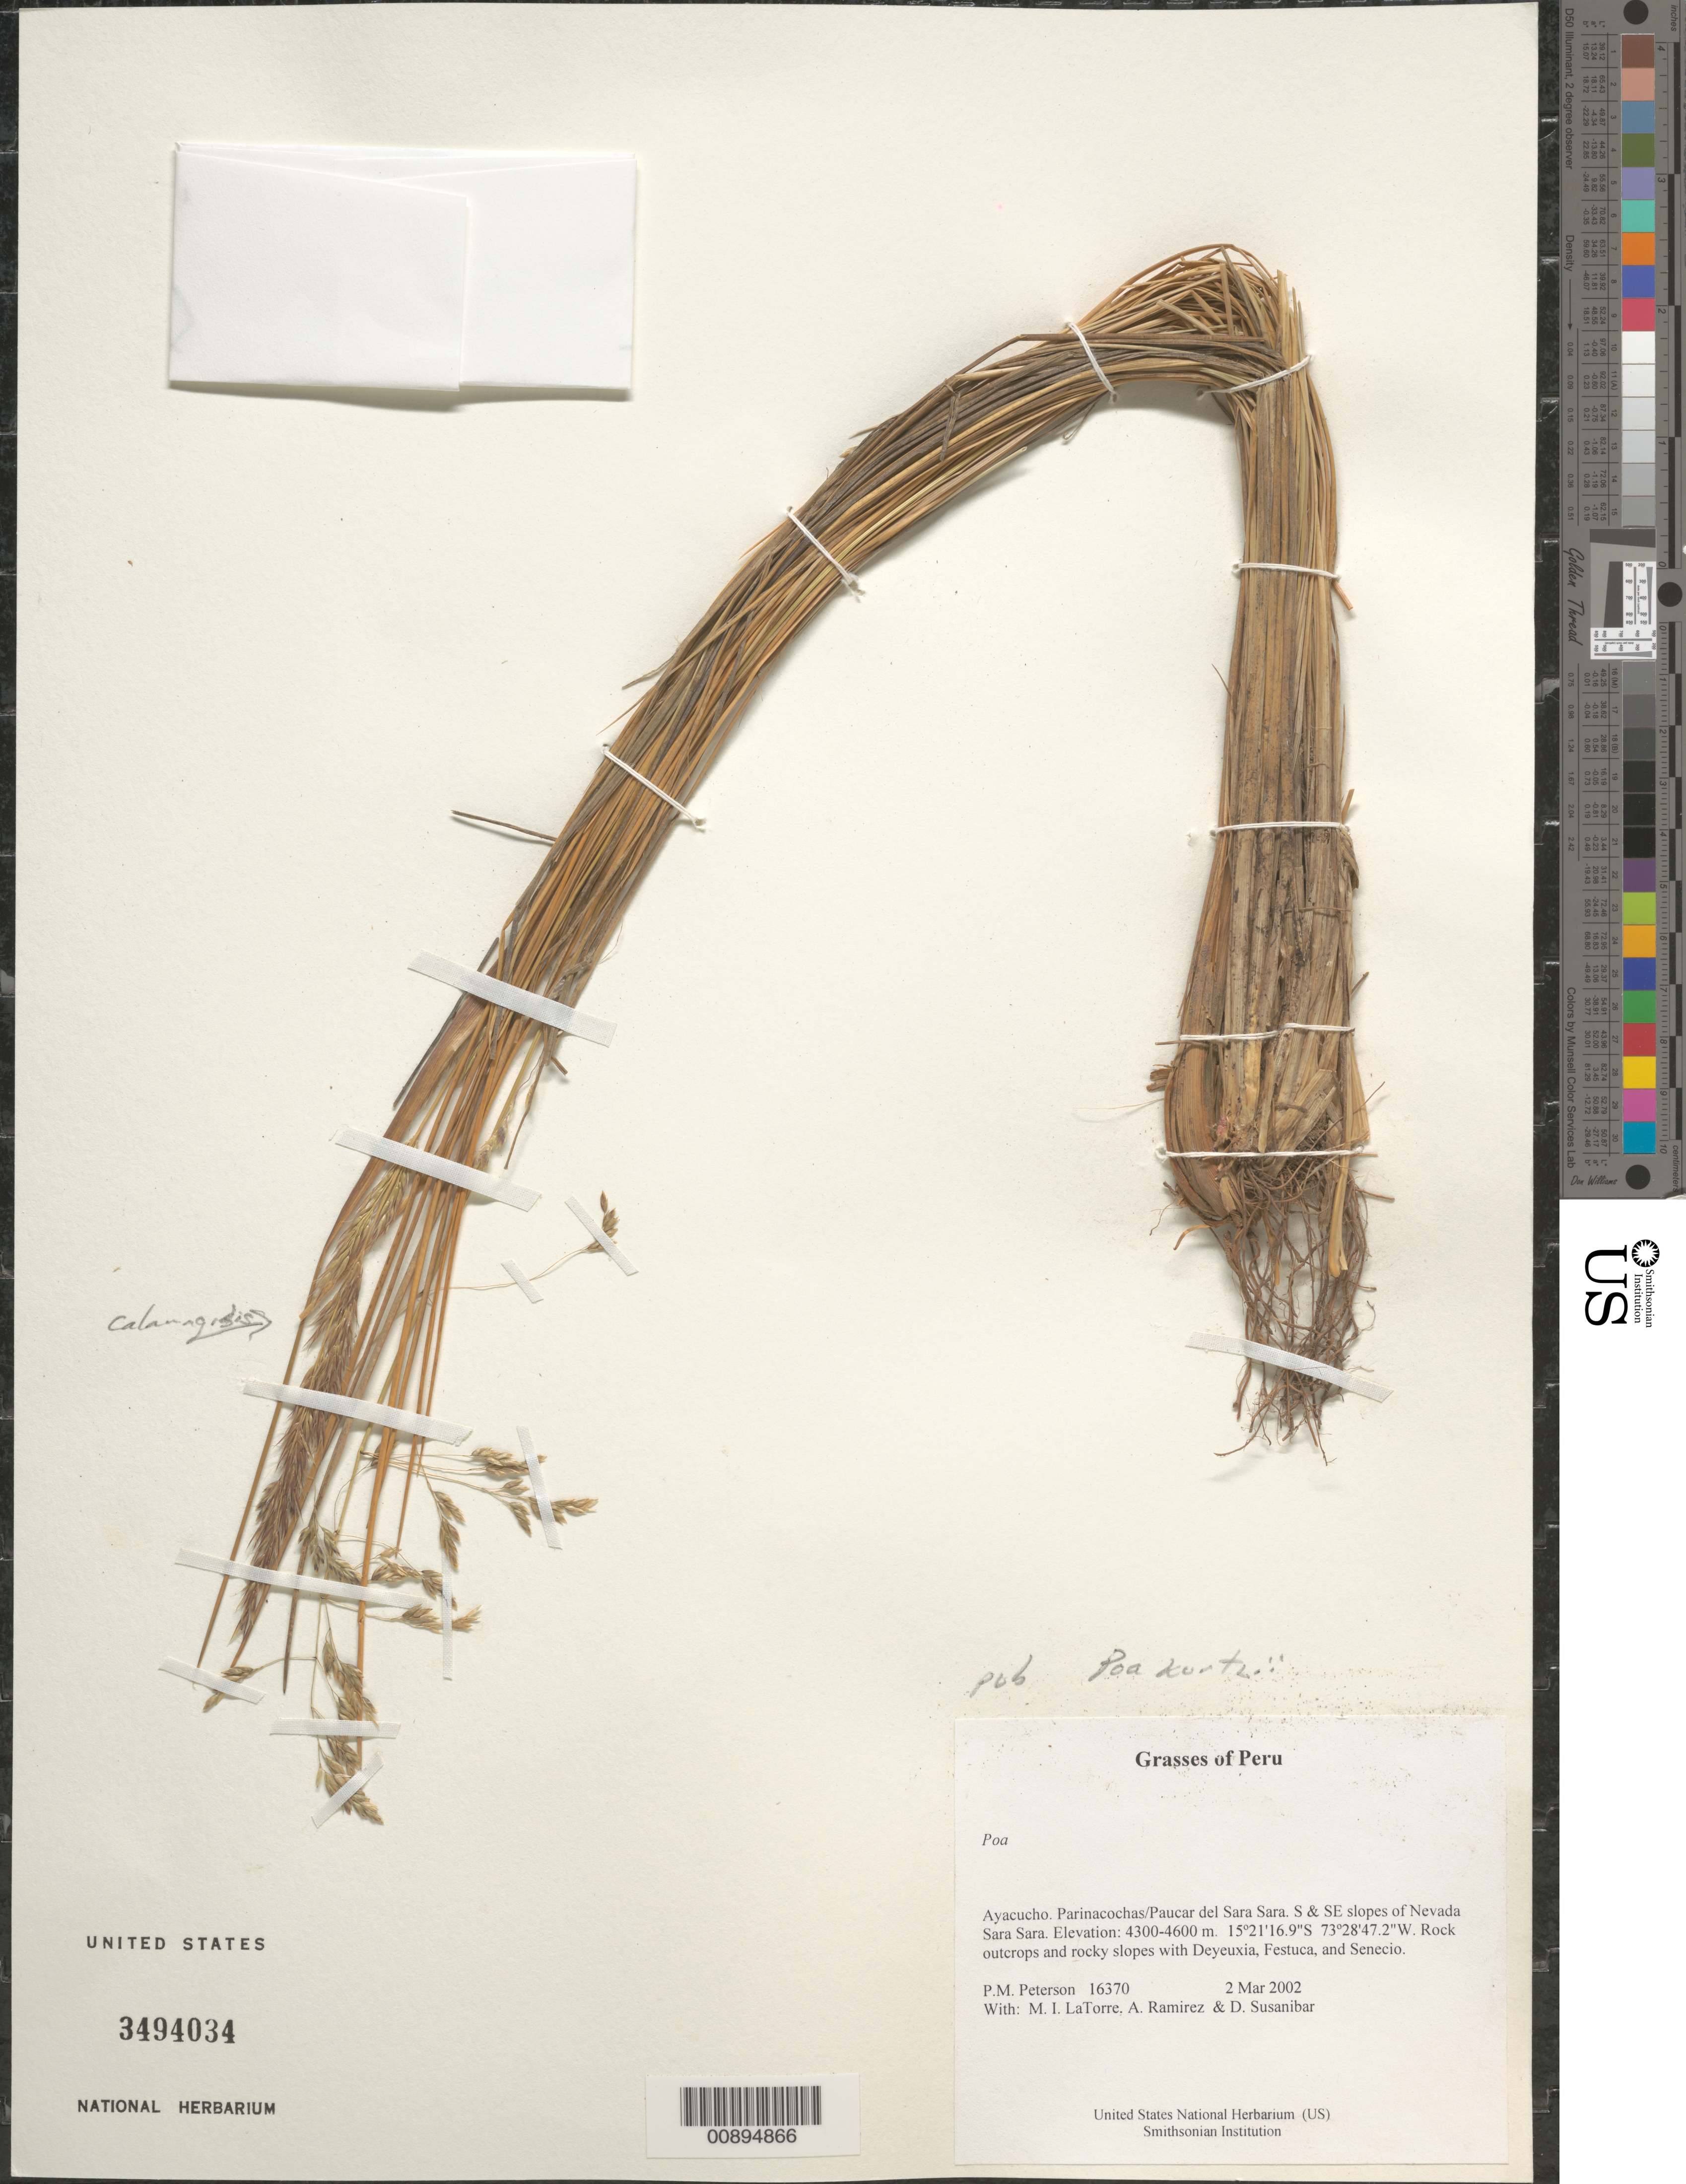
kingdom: Plantae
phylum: Tracheophyta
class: Liliopsida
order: Poales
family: Poaceae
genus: Poa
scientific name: Poa kurtzii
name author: R.E. Fr.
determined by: Soreng, Robert J., Research Associate (BOT), Smithsonian Institution - National Museum of Natural History (UNITED STATES)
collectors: P. M. Peterson, M. I. La Torre, A. Ramírez & D. Susanibar Cruz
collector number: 16370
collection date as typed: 02 Mar 2002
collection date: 2002-03-02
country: Peru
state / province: Ayacucho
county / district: Parinacochas/Paucar del Sara Sara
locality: S & SE slopes of Nevada Sara Sara.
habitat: Rock outcrops and rocky slopes with ~Deyeuxia, Festuca, and Senecio~.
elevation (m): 4300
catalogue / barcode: US 3494034